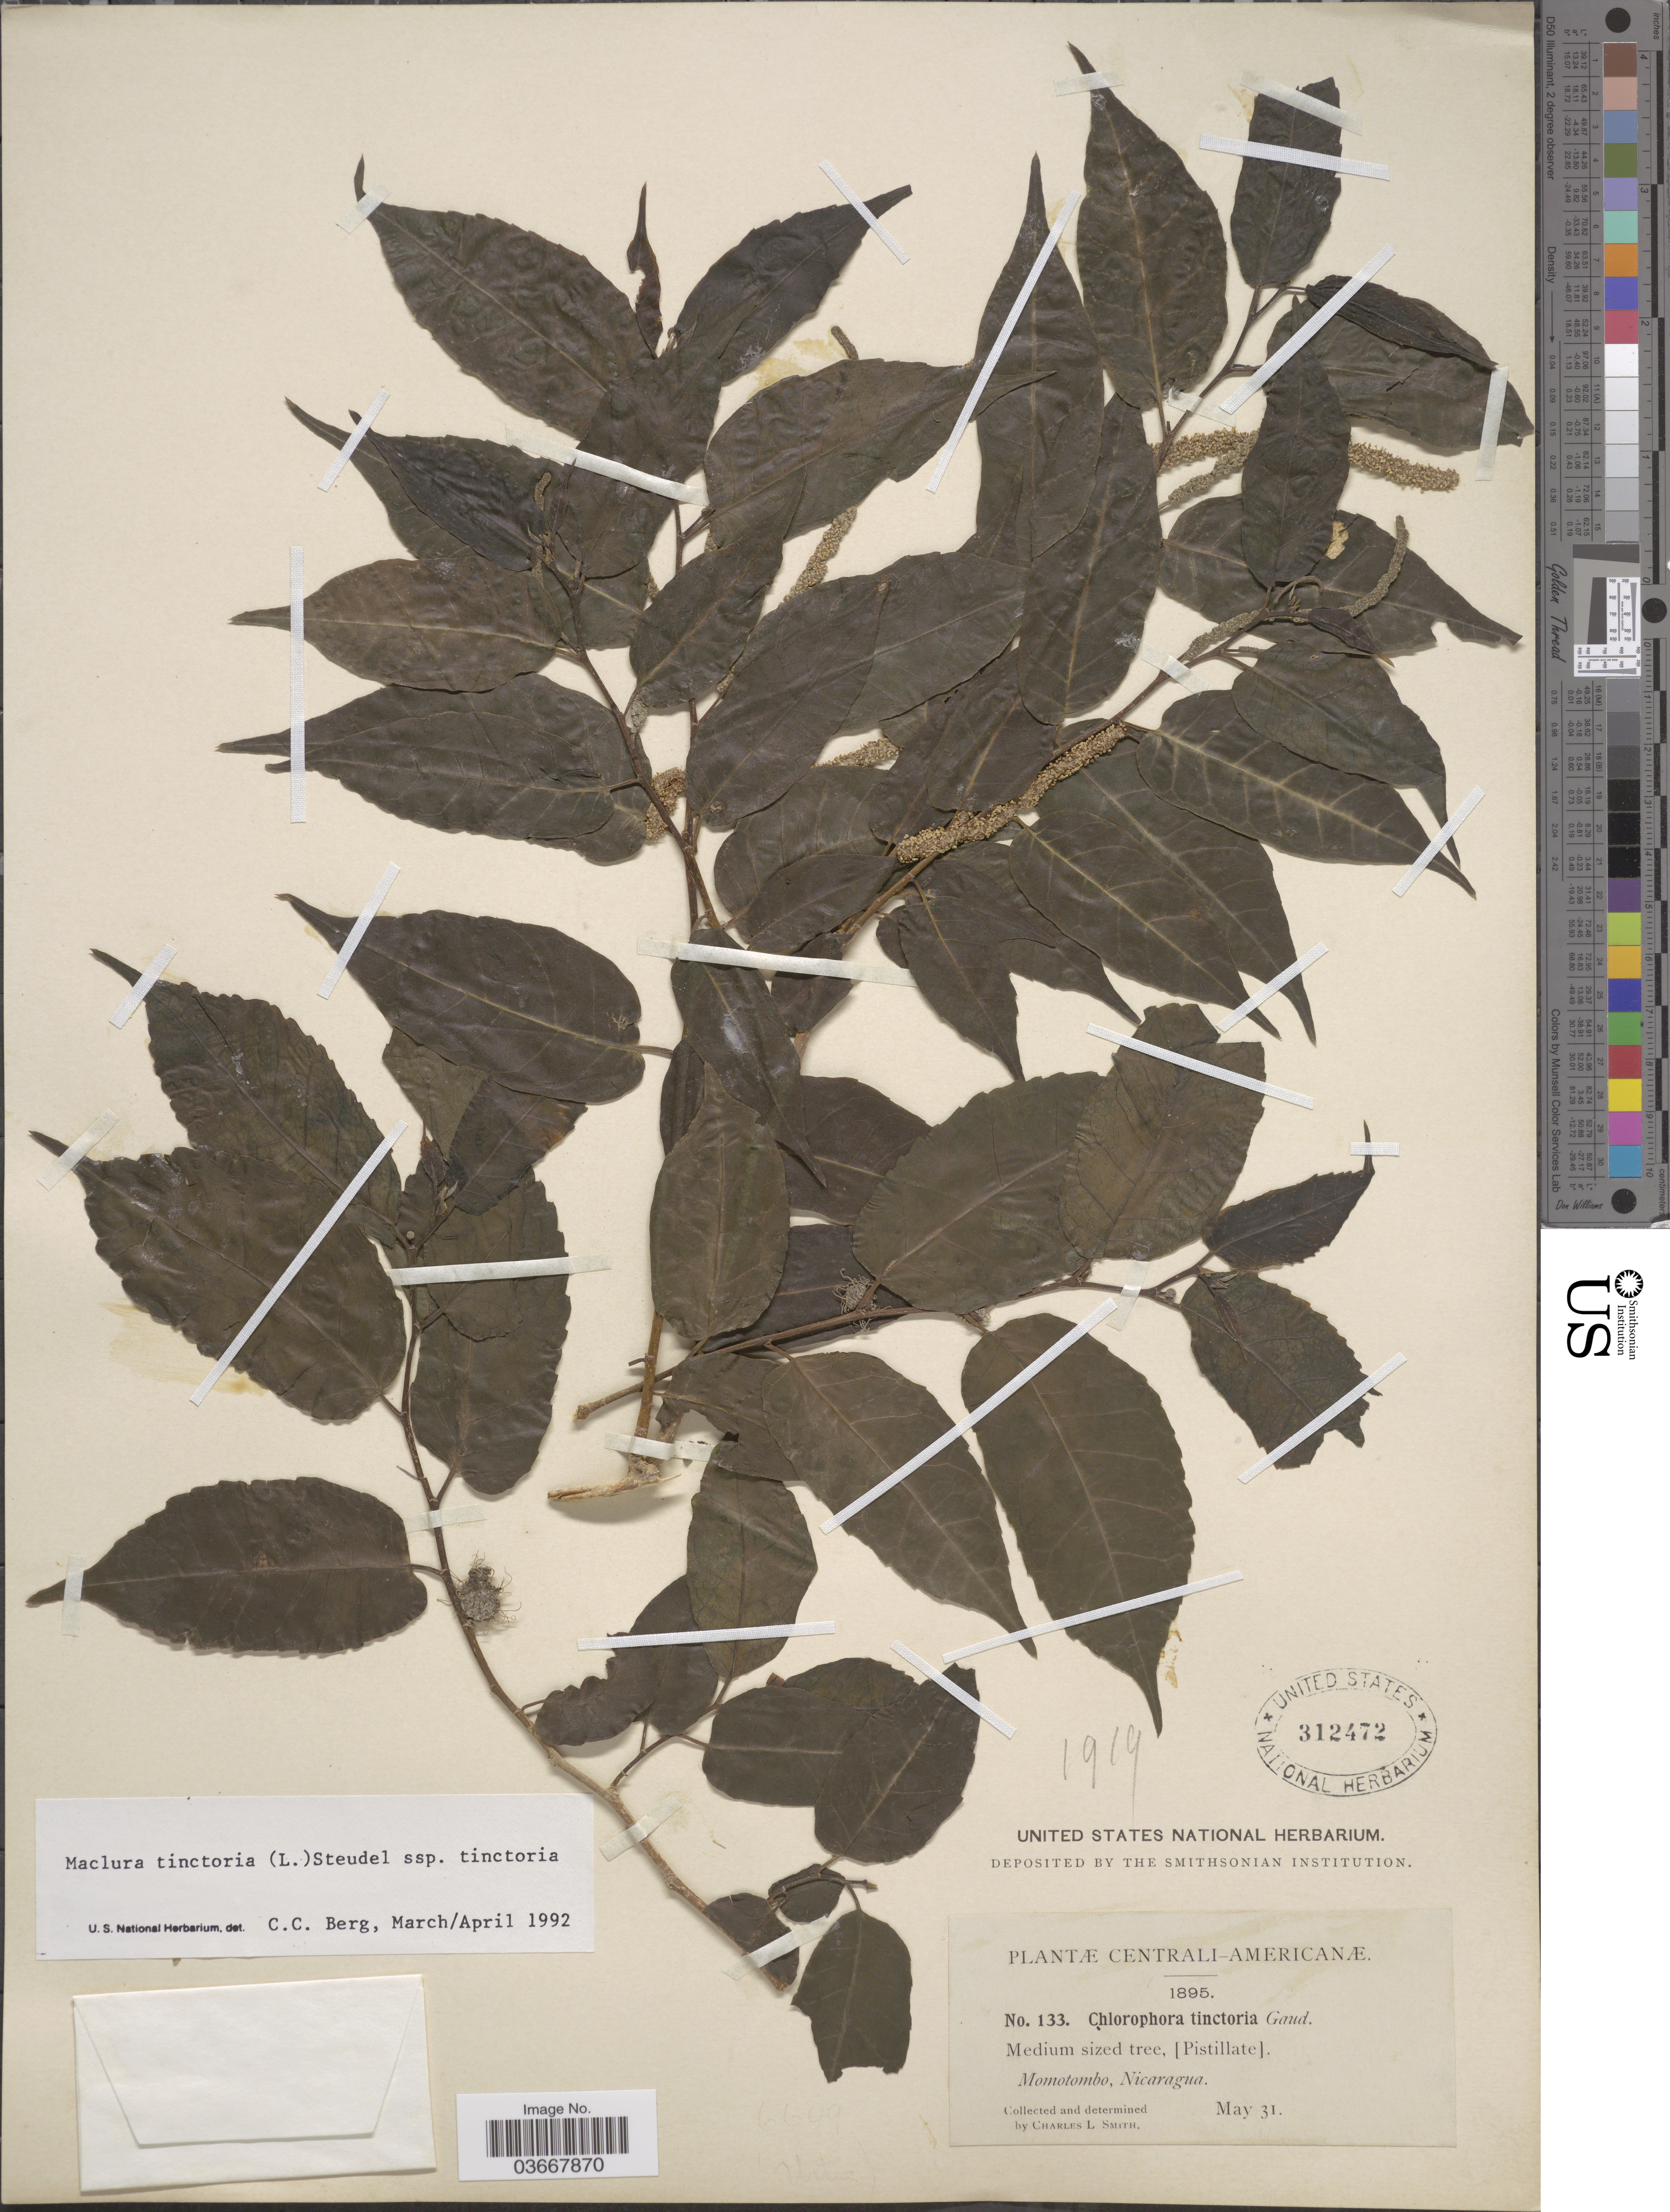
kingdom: Plantae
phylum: Tracheophyta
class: Magnoliopsida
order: Rosales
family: Moraceae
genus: Maclura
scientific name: Maclura tinctoria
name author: (L.) D. Don ex Steud.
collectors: C. L. Smith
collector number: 133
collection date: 1895-05-31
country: Nicaragua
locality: Momotombo.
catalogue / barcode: US 312472